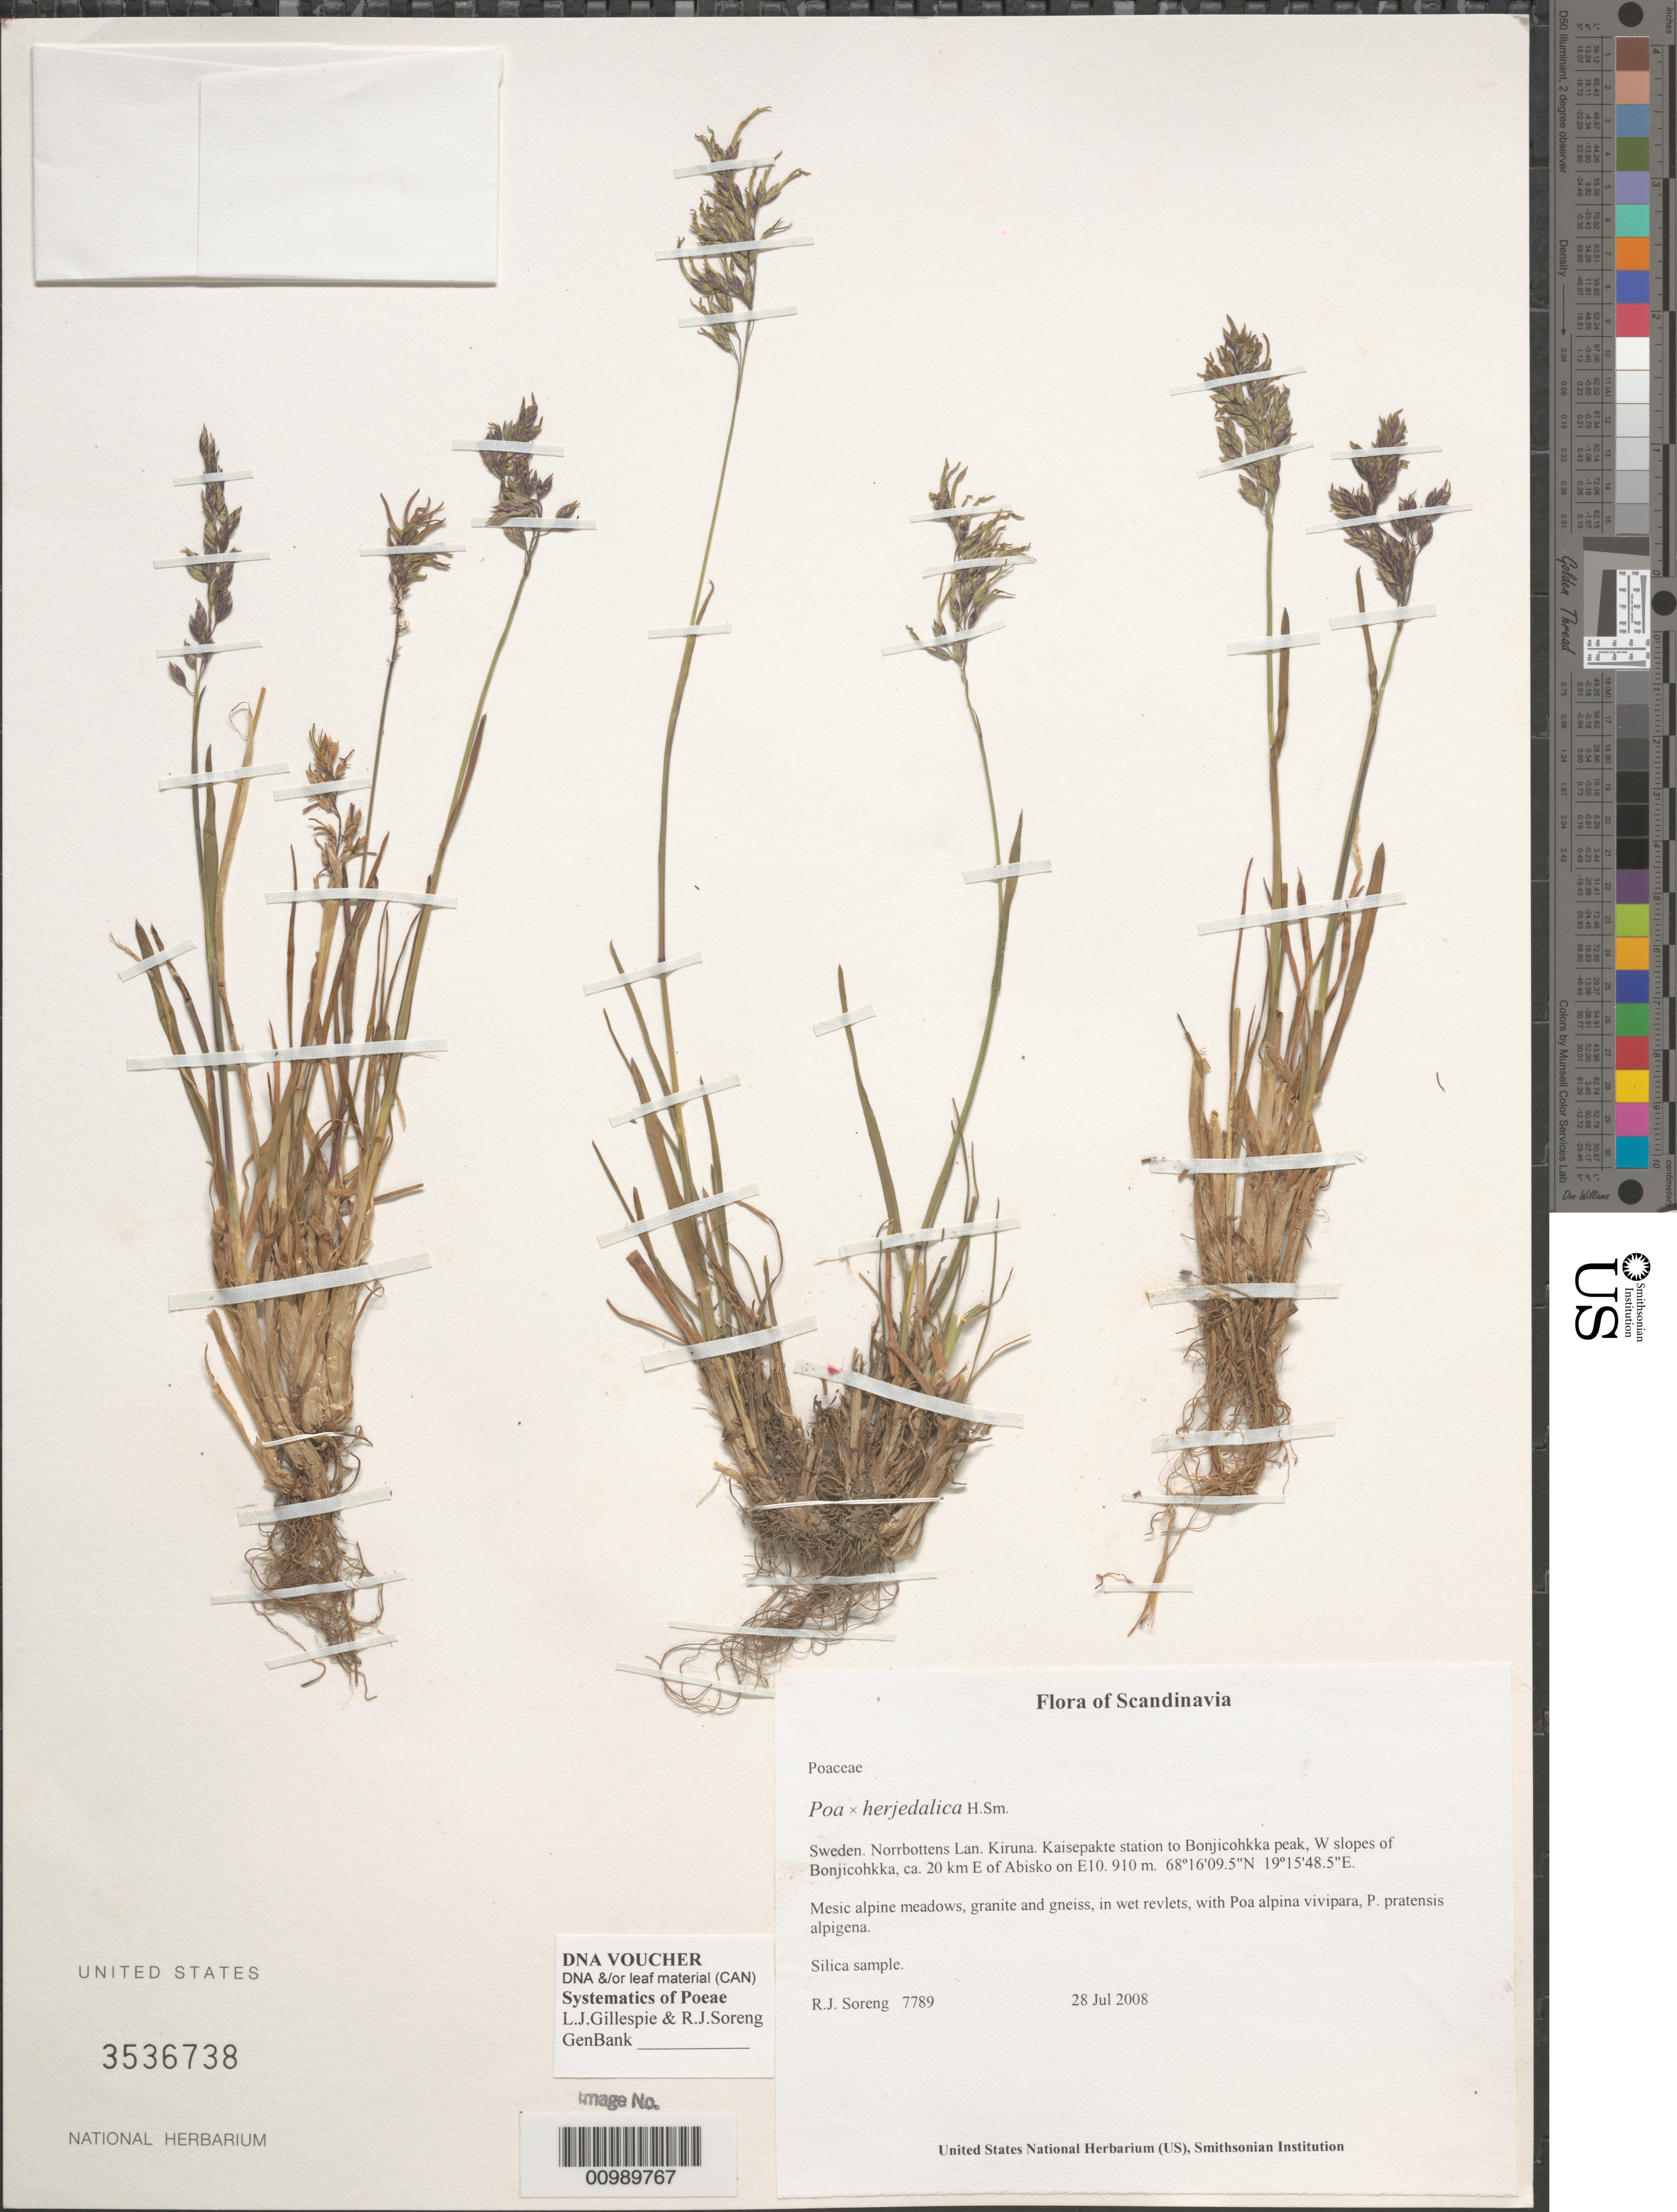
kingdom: Plantae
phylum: Tracheophyta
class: Liliopsida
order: Poales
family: Poaceae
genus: Poa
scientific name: Poa herjedalica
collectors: R. J. Soreng & N. L. Soreng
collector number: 7789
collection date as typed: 28 Jul 2008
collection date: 2008-07-28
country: Sweden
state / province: Norrbotten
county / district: Kiruna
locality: Kaisepakte station to Bonjicohkka peak, W slopes of Bonjicohkka, ca. 20 km E of Abisko on E10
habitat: Mesic alpine meadows, granite and gneiss, in wet revlets, with Poa alpina vivipara, P. pratensis alpigena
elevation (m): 910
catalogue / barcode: US 3536738